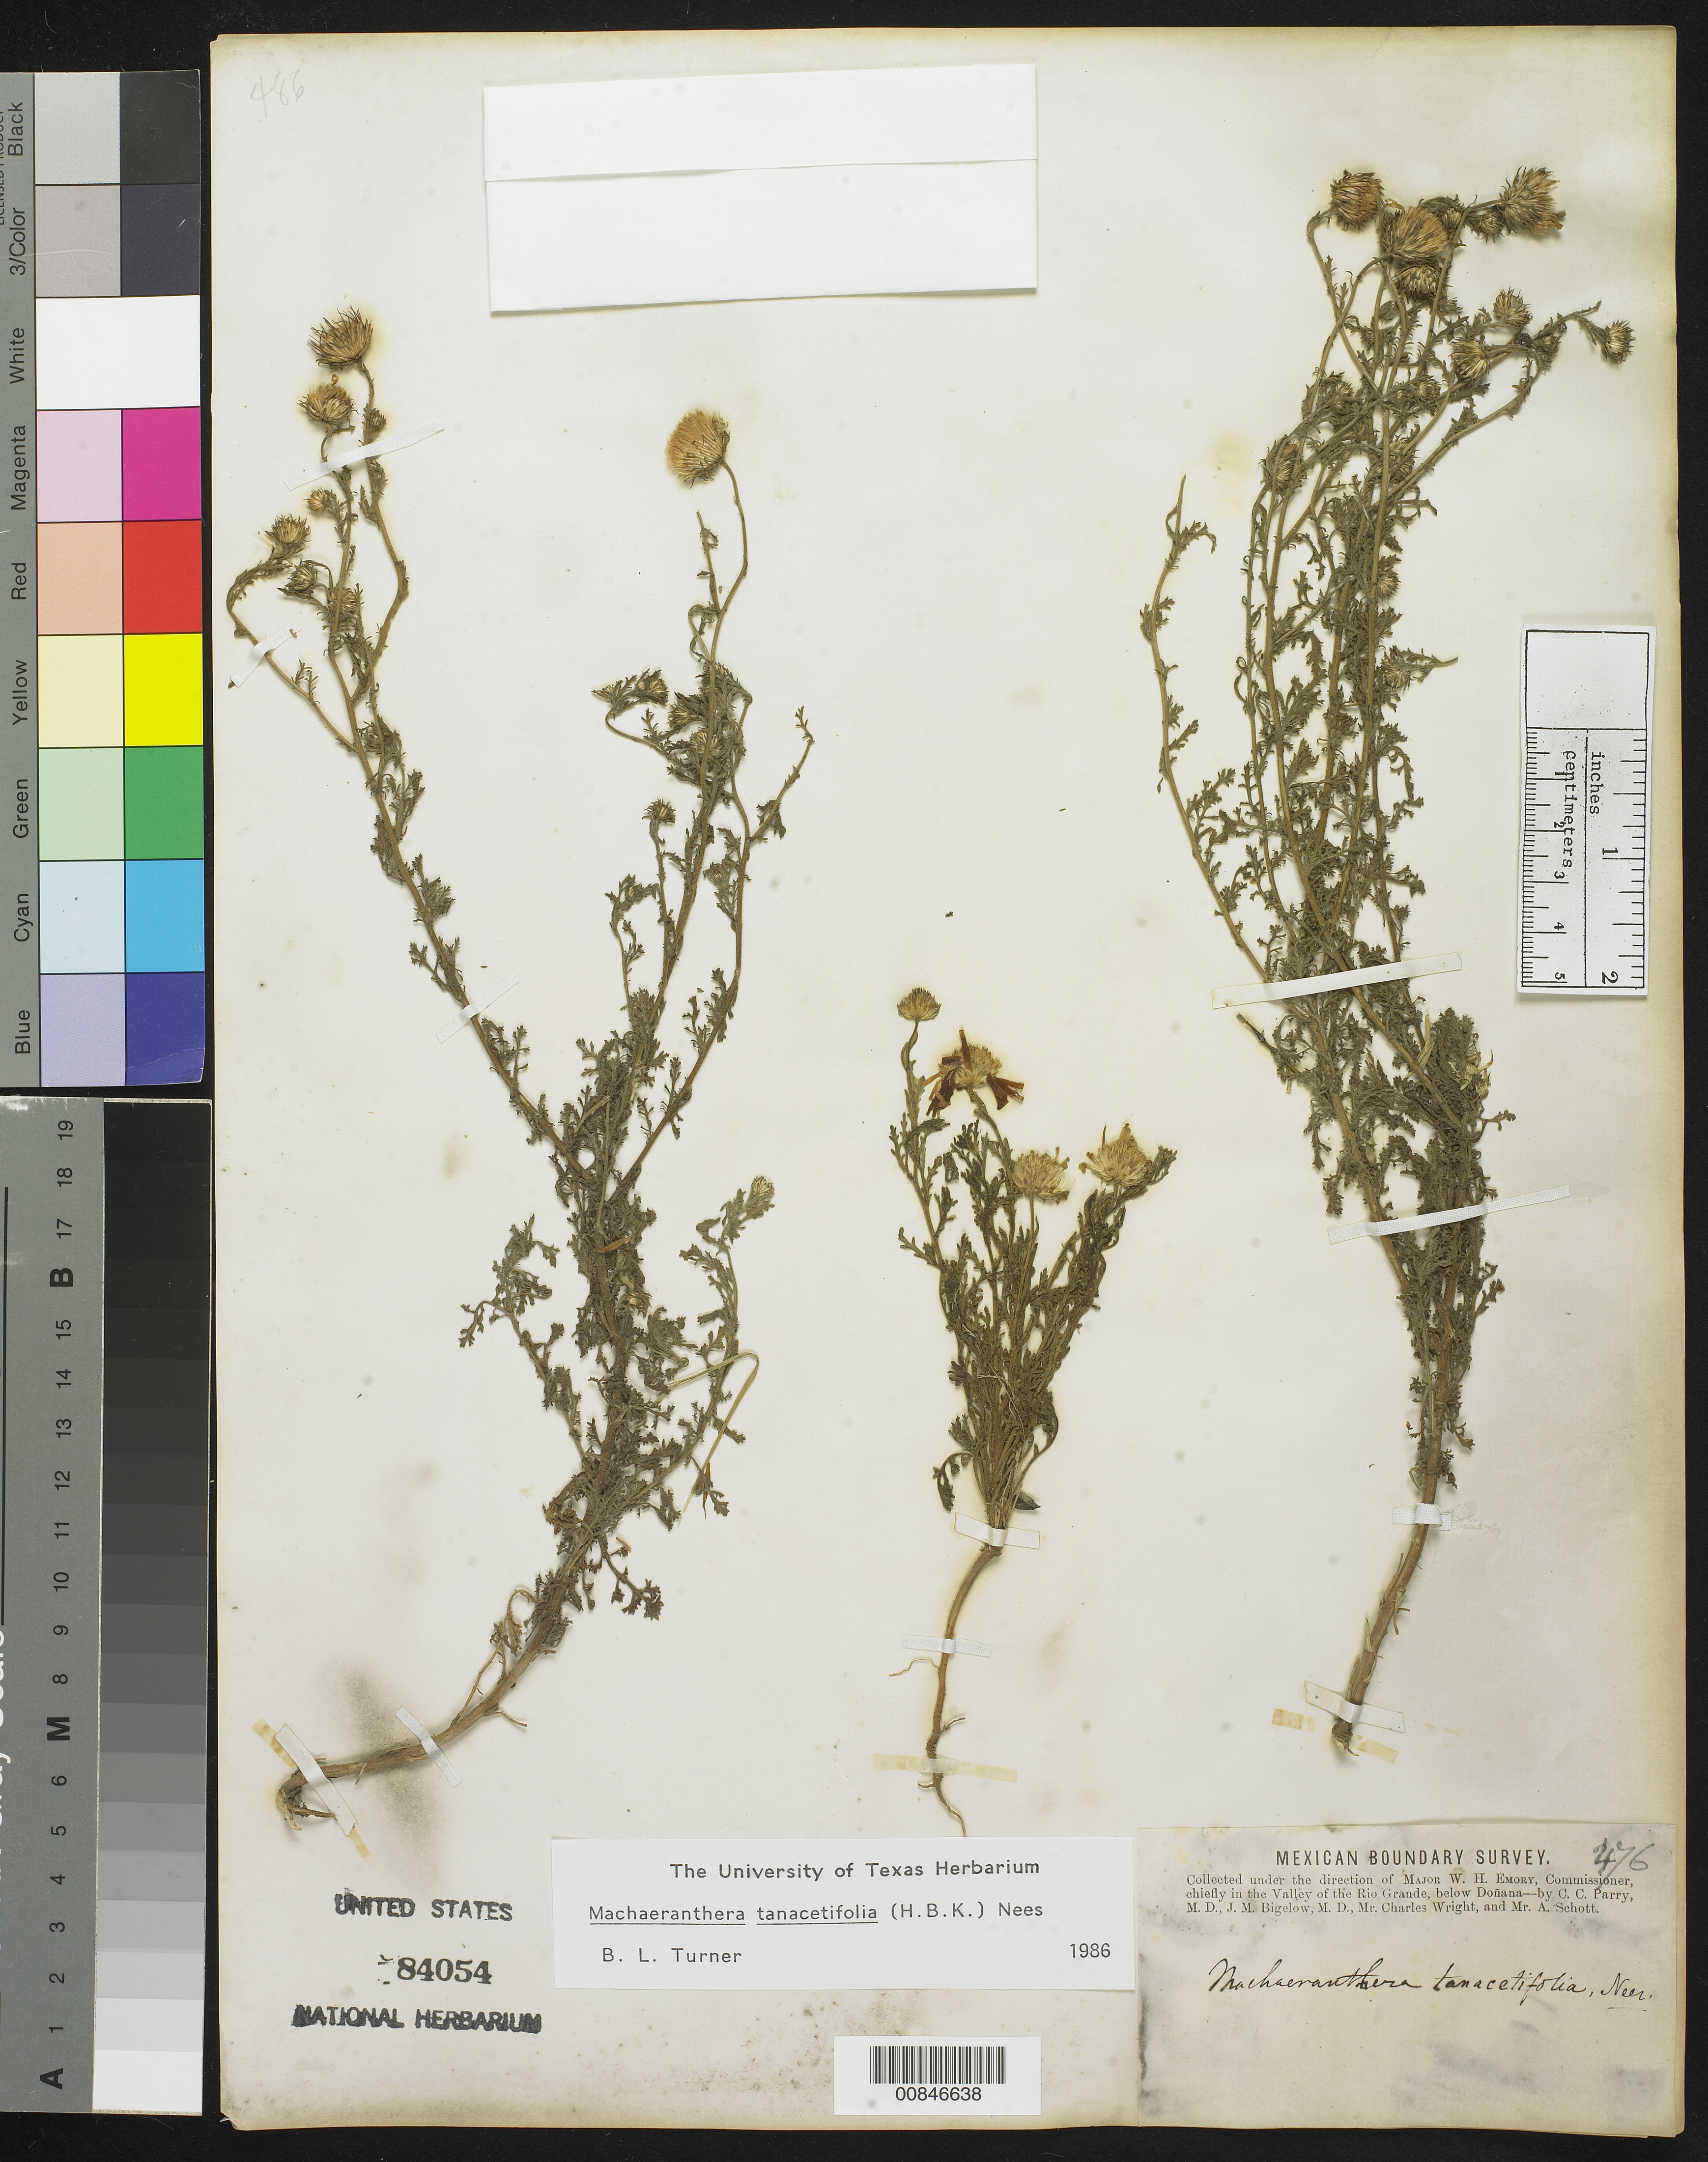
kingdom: Plantae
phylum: Tracheophyta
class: Magnoliopsida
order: Asterales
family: Asteraceae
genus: Machaeranthera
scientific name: Machaeranthera tanacetifolia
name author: (Kunth) Nees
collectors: C. C. Parry, J. M. Bigelow, C. Wright & A. C. V. Schott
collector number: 476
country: United States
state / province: New Mexico / Texas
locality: Valley of the Rio Grande, below Doñana.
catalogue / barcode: US 84054